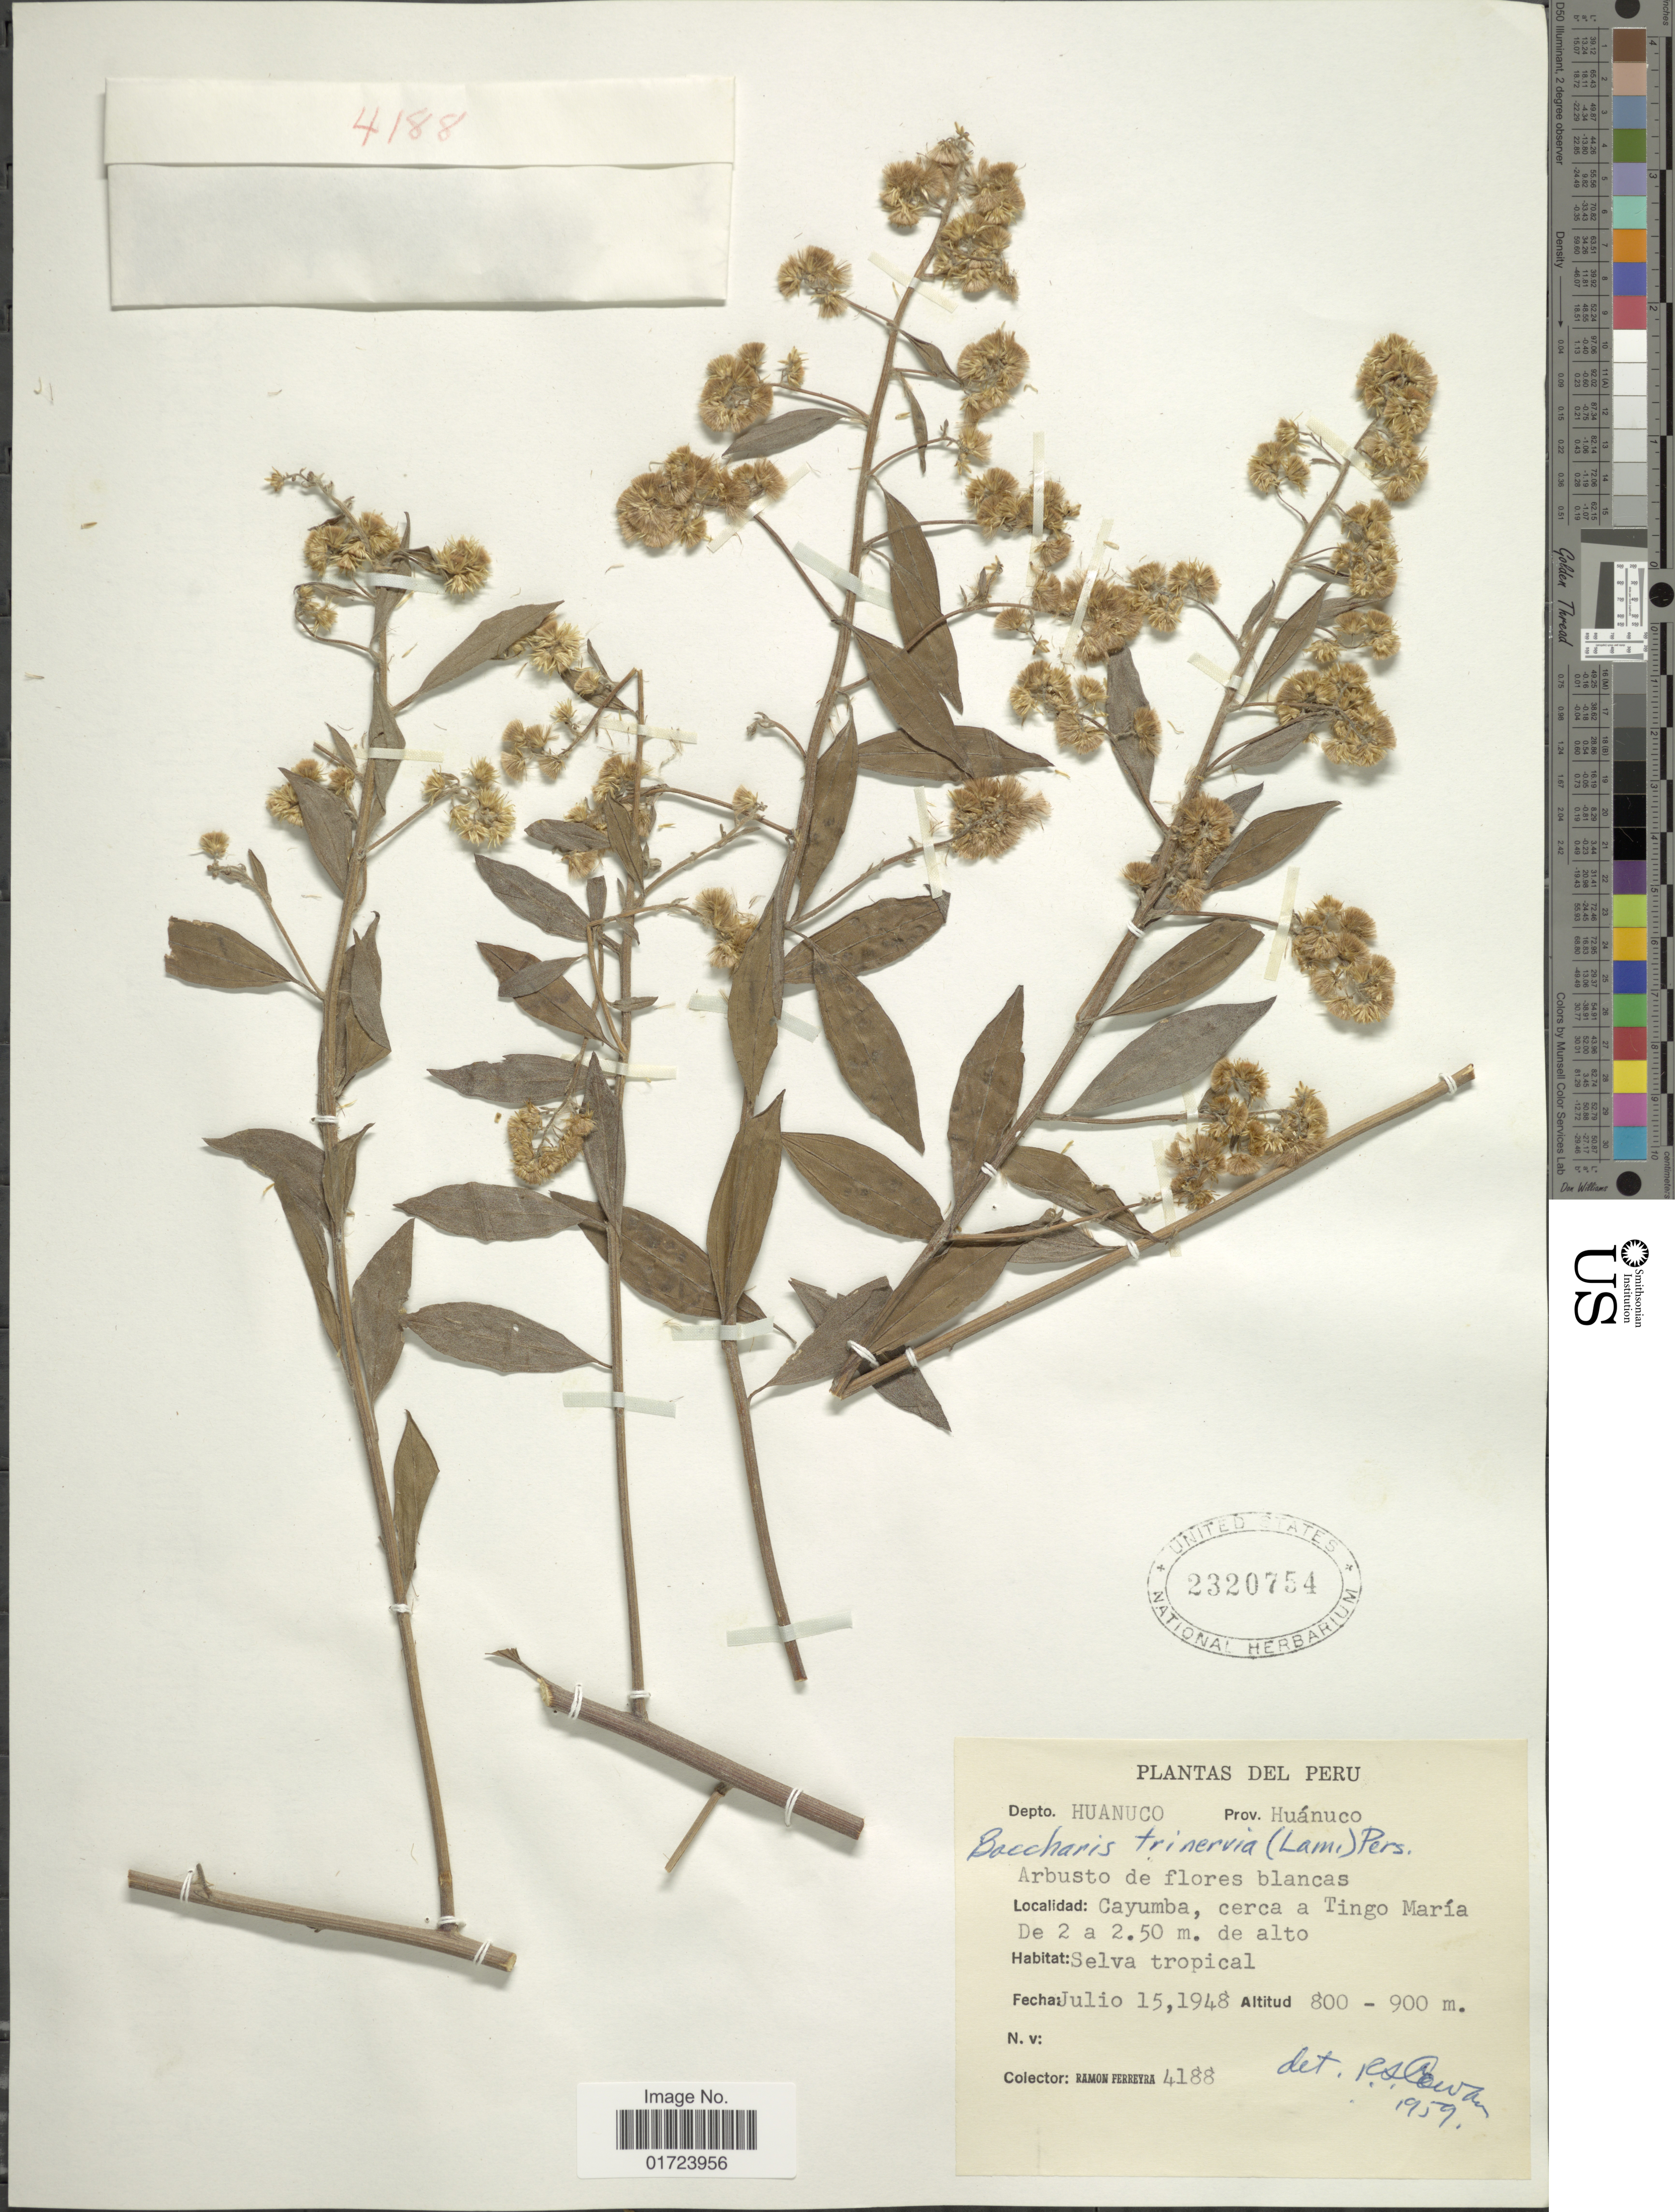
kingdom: Plantae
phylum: Tracheophyta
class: Magnoliopsida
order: Asterales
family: Asteraceae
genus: Baccharis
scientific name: Baccharis trinervis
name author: (Lam.) Pers.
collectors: R. A. Ferreyra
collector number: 4188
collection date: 1948-07-15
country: Peru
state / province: Huánuco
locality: Dept. Huanuco, Prov. Huanuco. Cayumba, cerca a Tingo Maria.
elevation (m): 800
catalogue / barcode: US 2320754